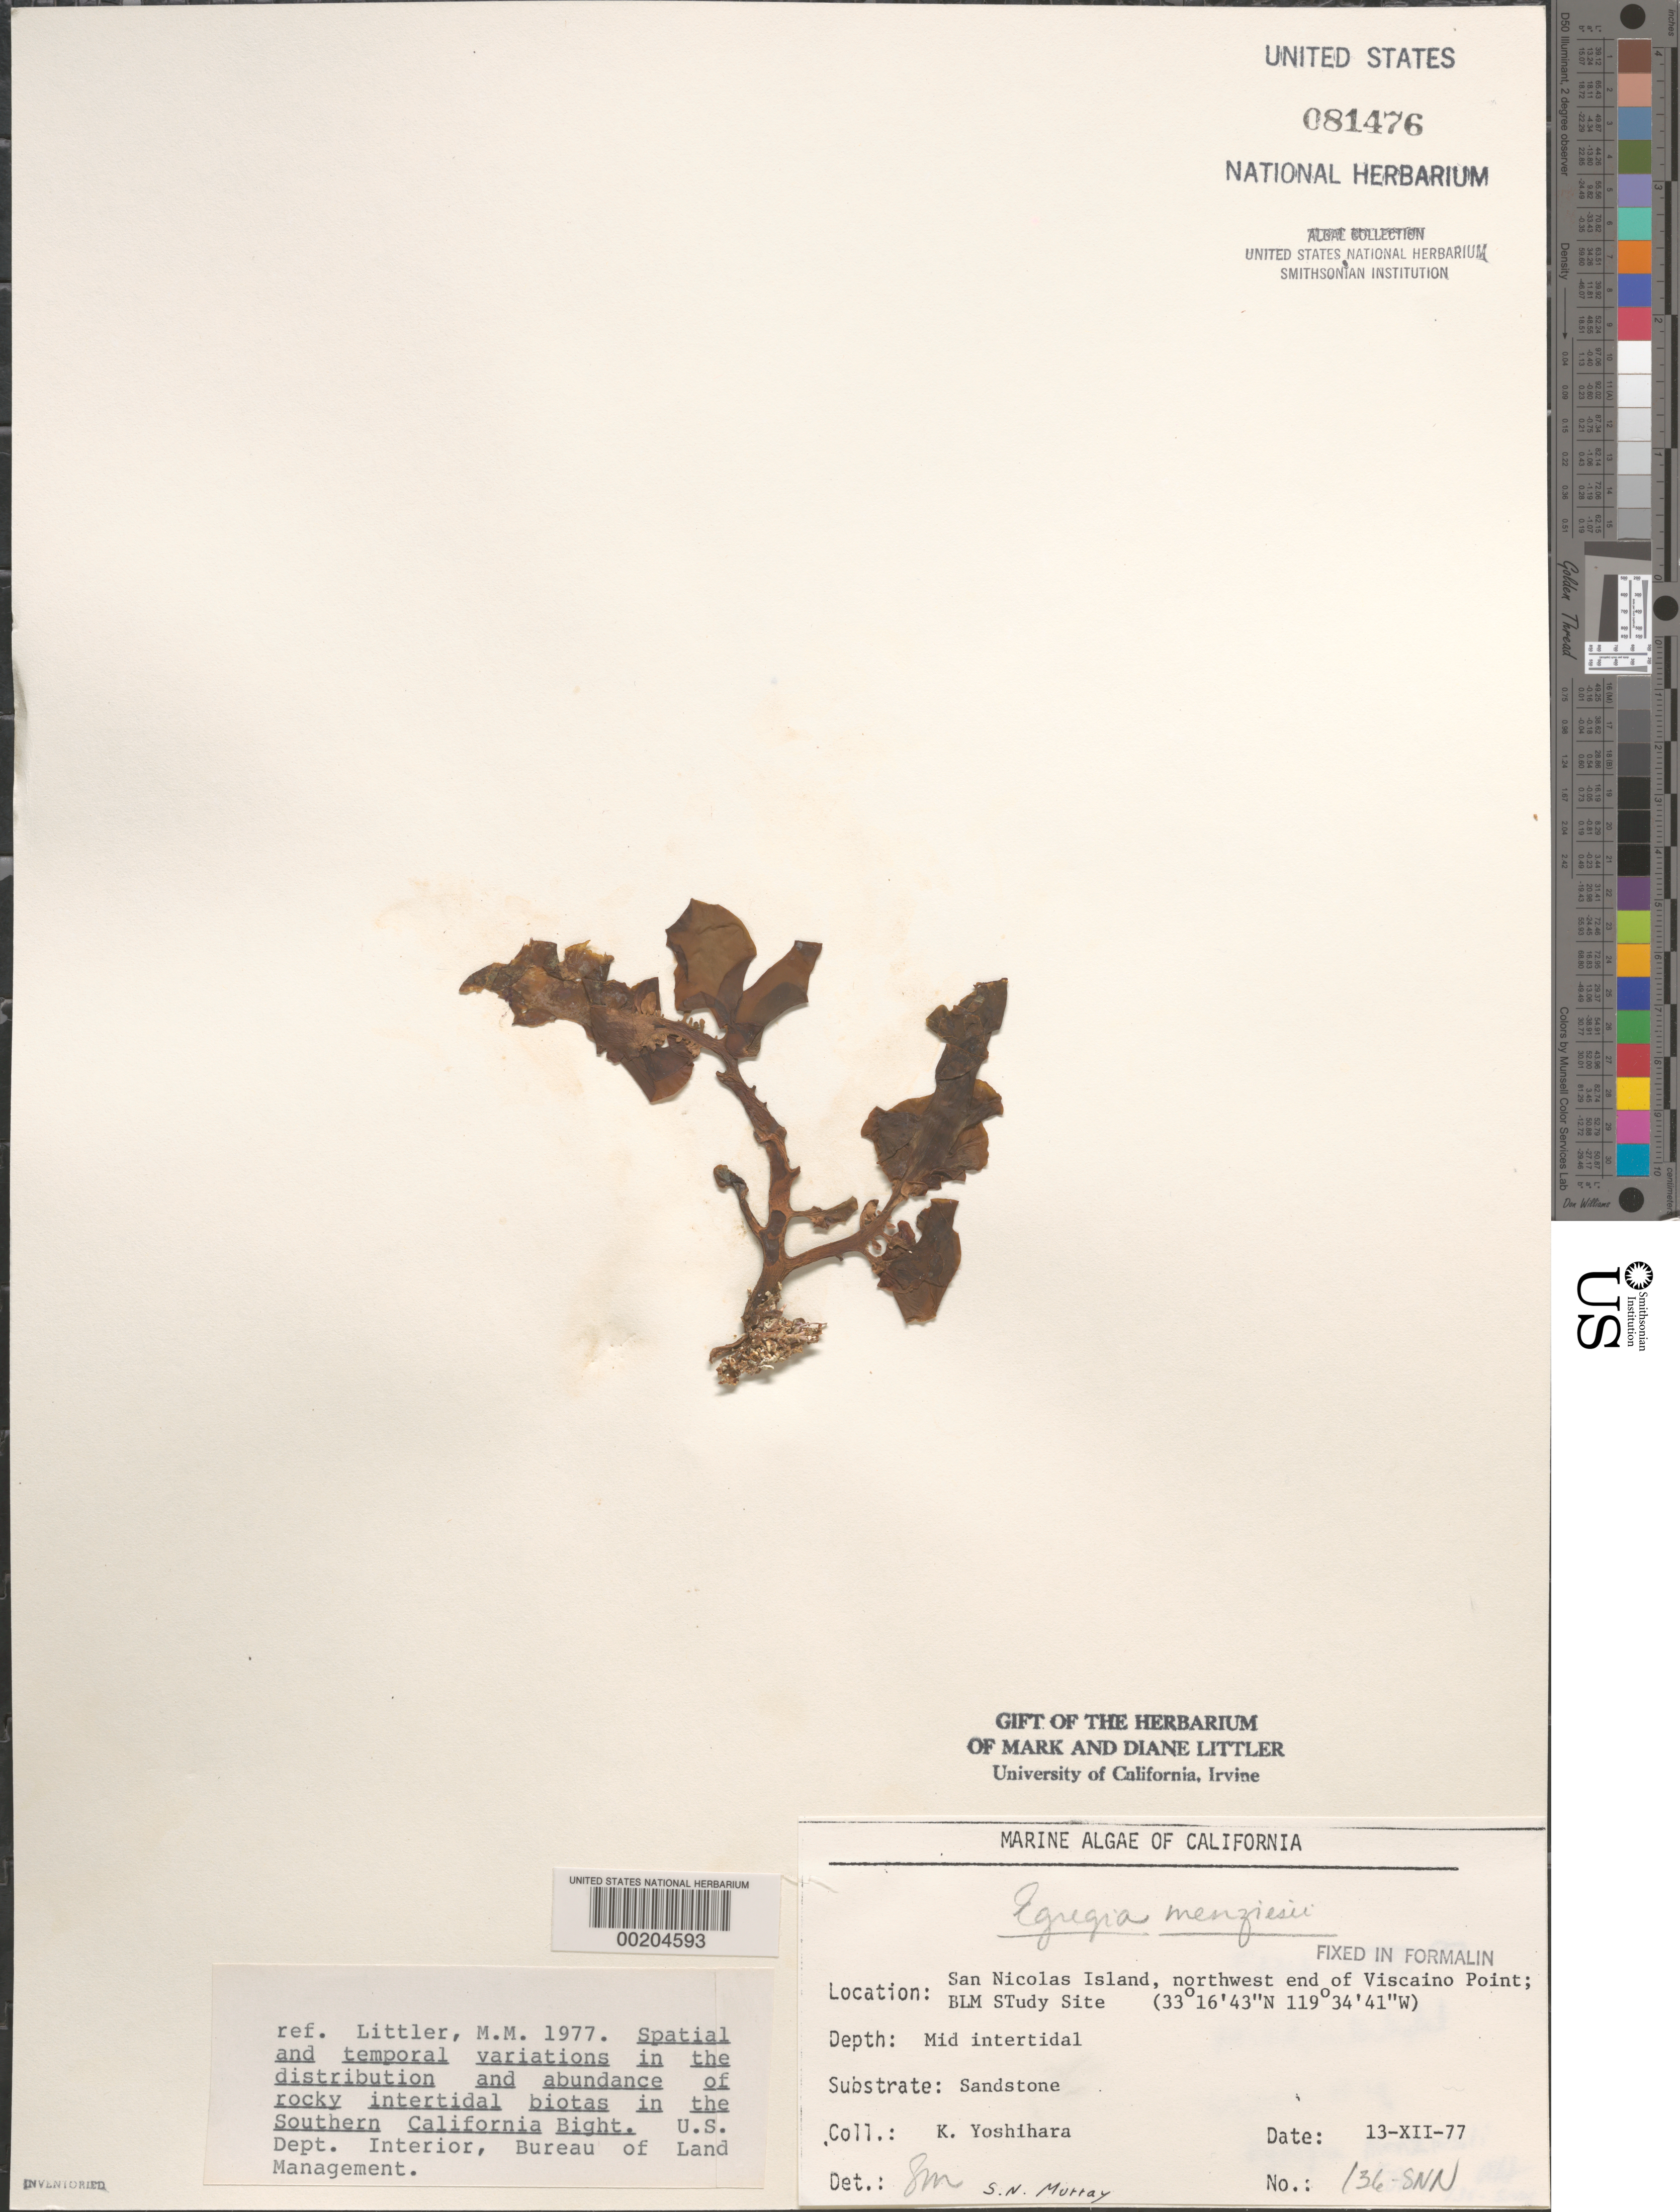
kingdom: Chromista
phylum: Ochrophyta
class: Phaeophyceae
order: Laminariales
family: Lessoniaceae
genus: Egregia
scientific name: Egregia menziesii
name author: (Turner) Aresch.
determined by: Murray, S. N.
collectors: K. Yoshihara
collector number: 136-snn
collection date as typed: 13 Dec 1977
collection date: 1977-12-13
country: United States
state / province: California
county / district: Ventura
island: San Nicolas Island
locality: Northwest end of Vizcaino Point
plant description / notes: BLM-SOCALBIGHT Rocky Intertidal Survey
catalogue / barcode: US 81476